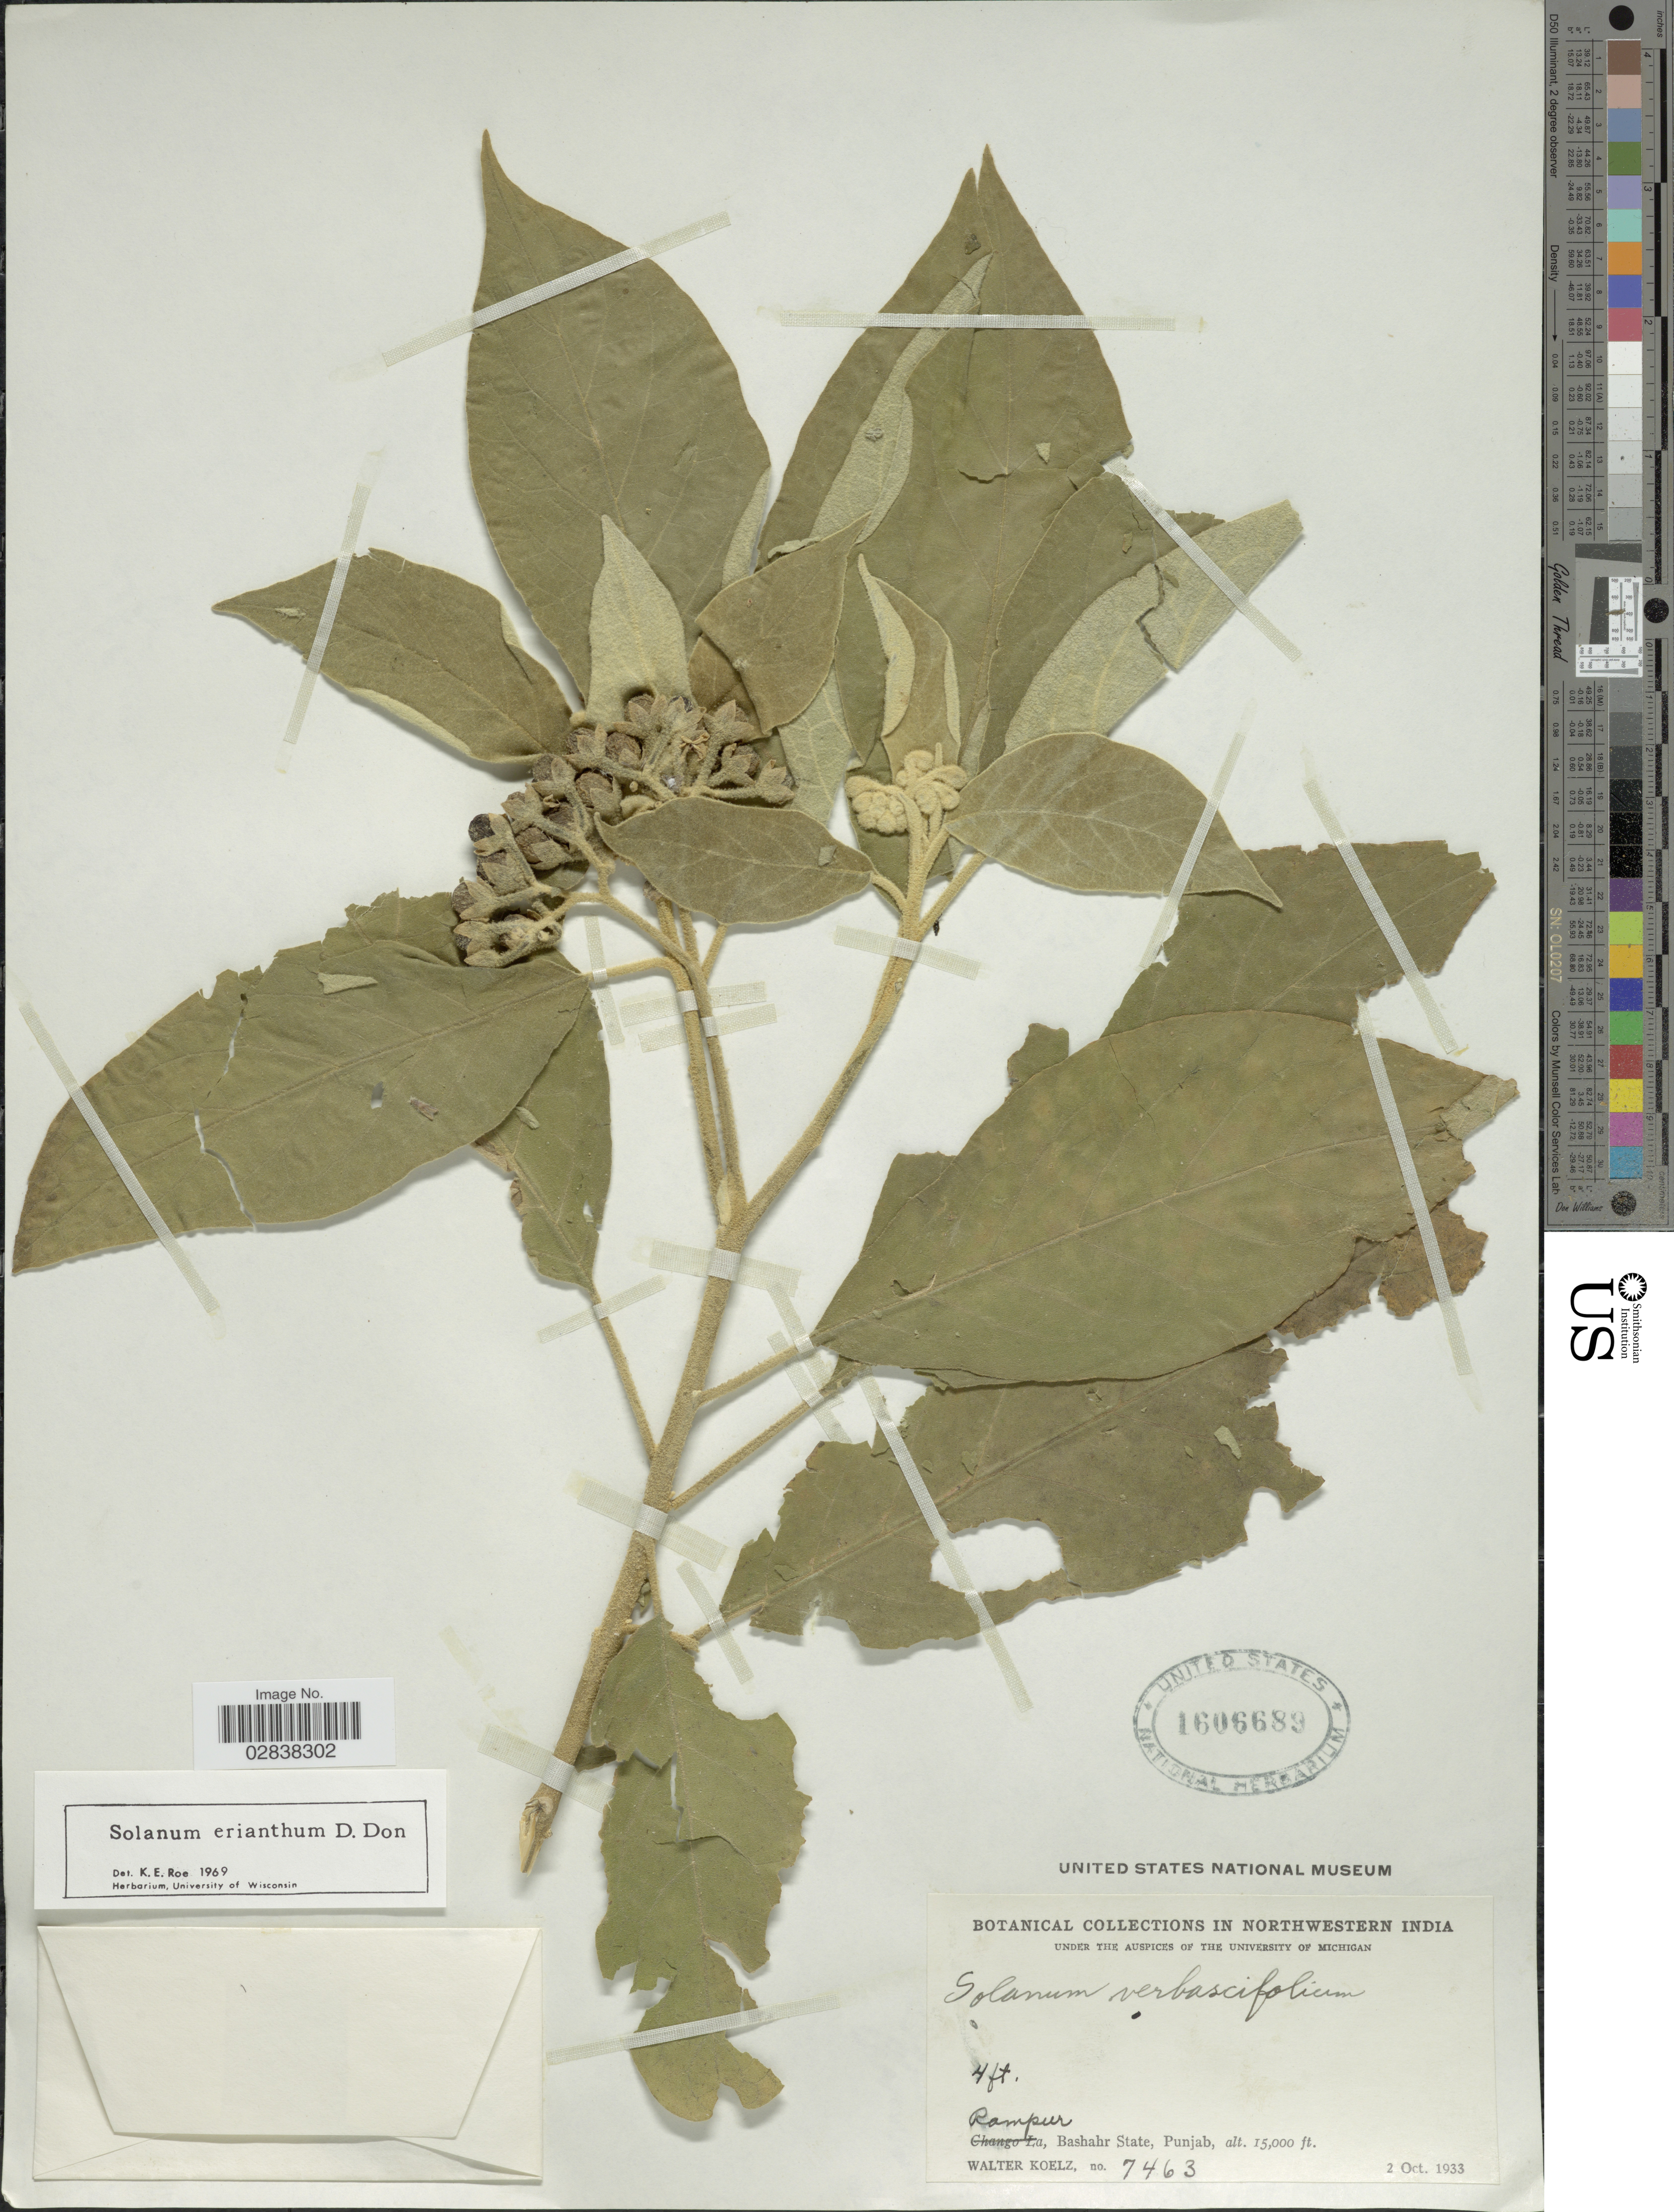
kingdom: Plantae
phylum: Tracheophyta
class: Magnoliopsida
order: Solanales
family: Solanaceae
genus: Solanum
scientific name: Solanum erianthum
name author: D. Don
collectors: W. N. Koelz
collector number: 7463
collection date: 1933-10-02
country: India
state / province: Himachal Pradesh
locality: Northwestern India, Rampur, Bashahr State.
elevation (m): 4572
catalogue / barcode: US 1606689